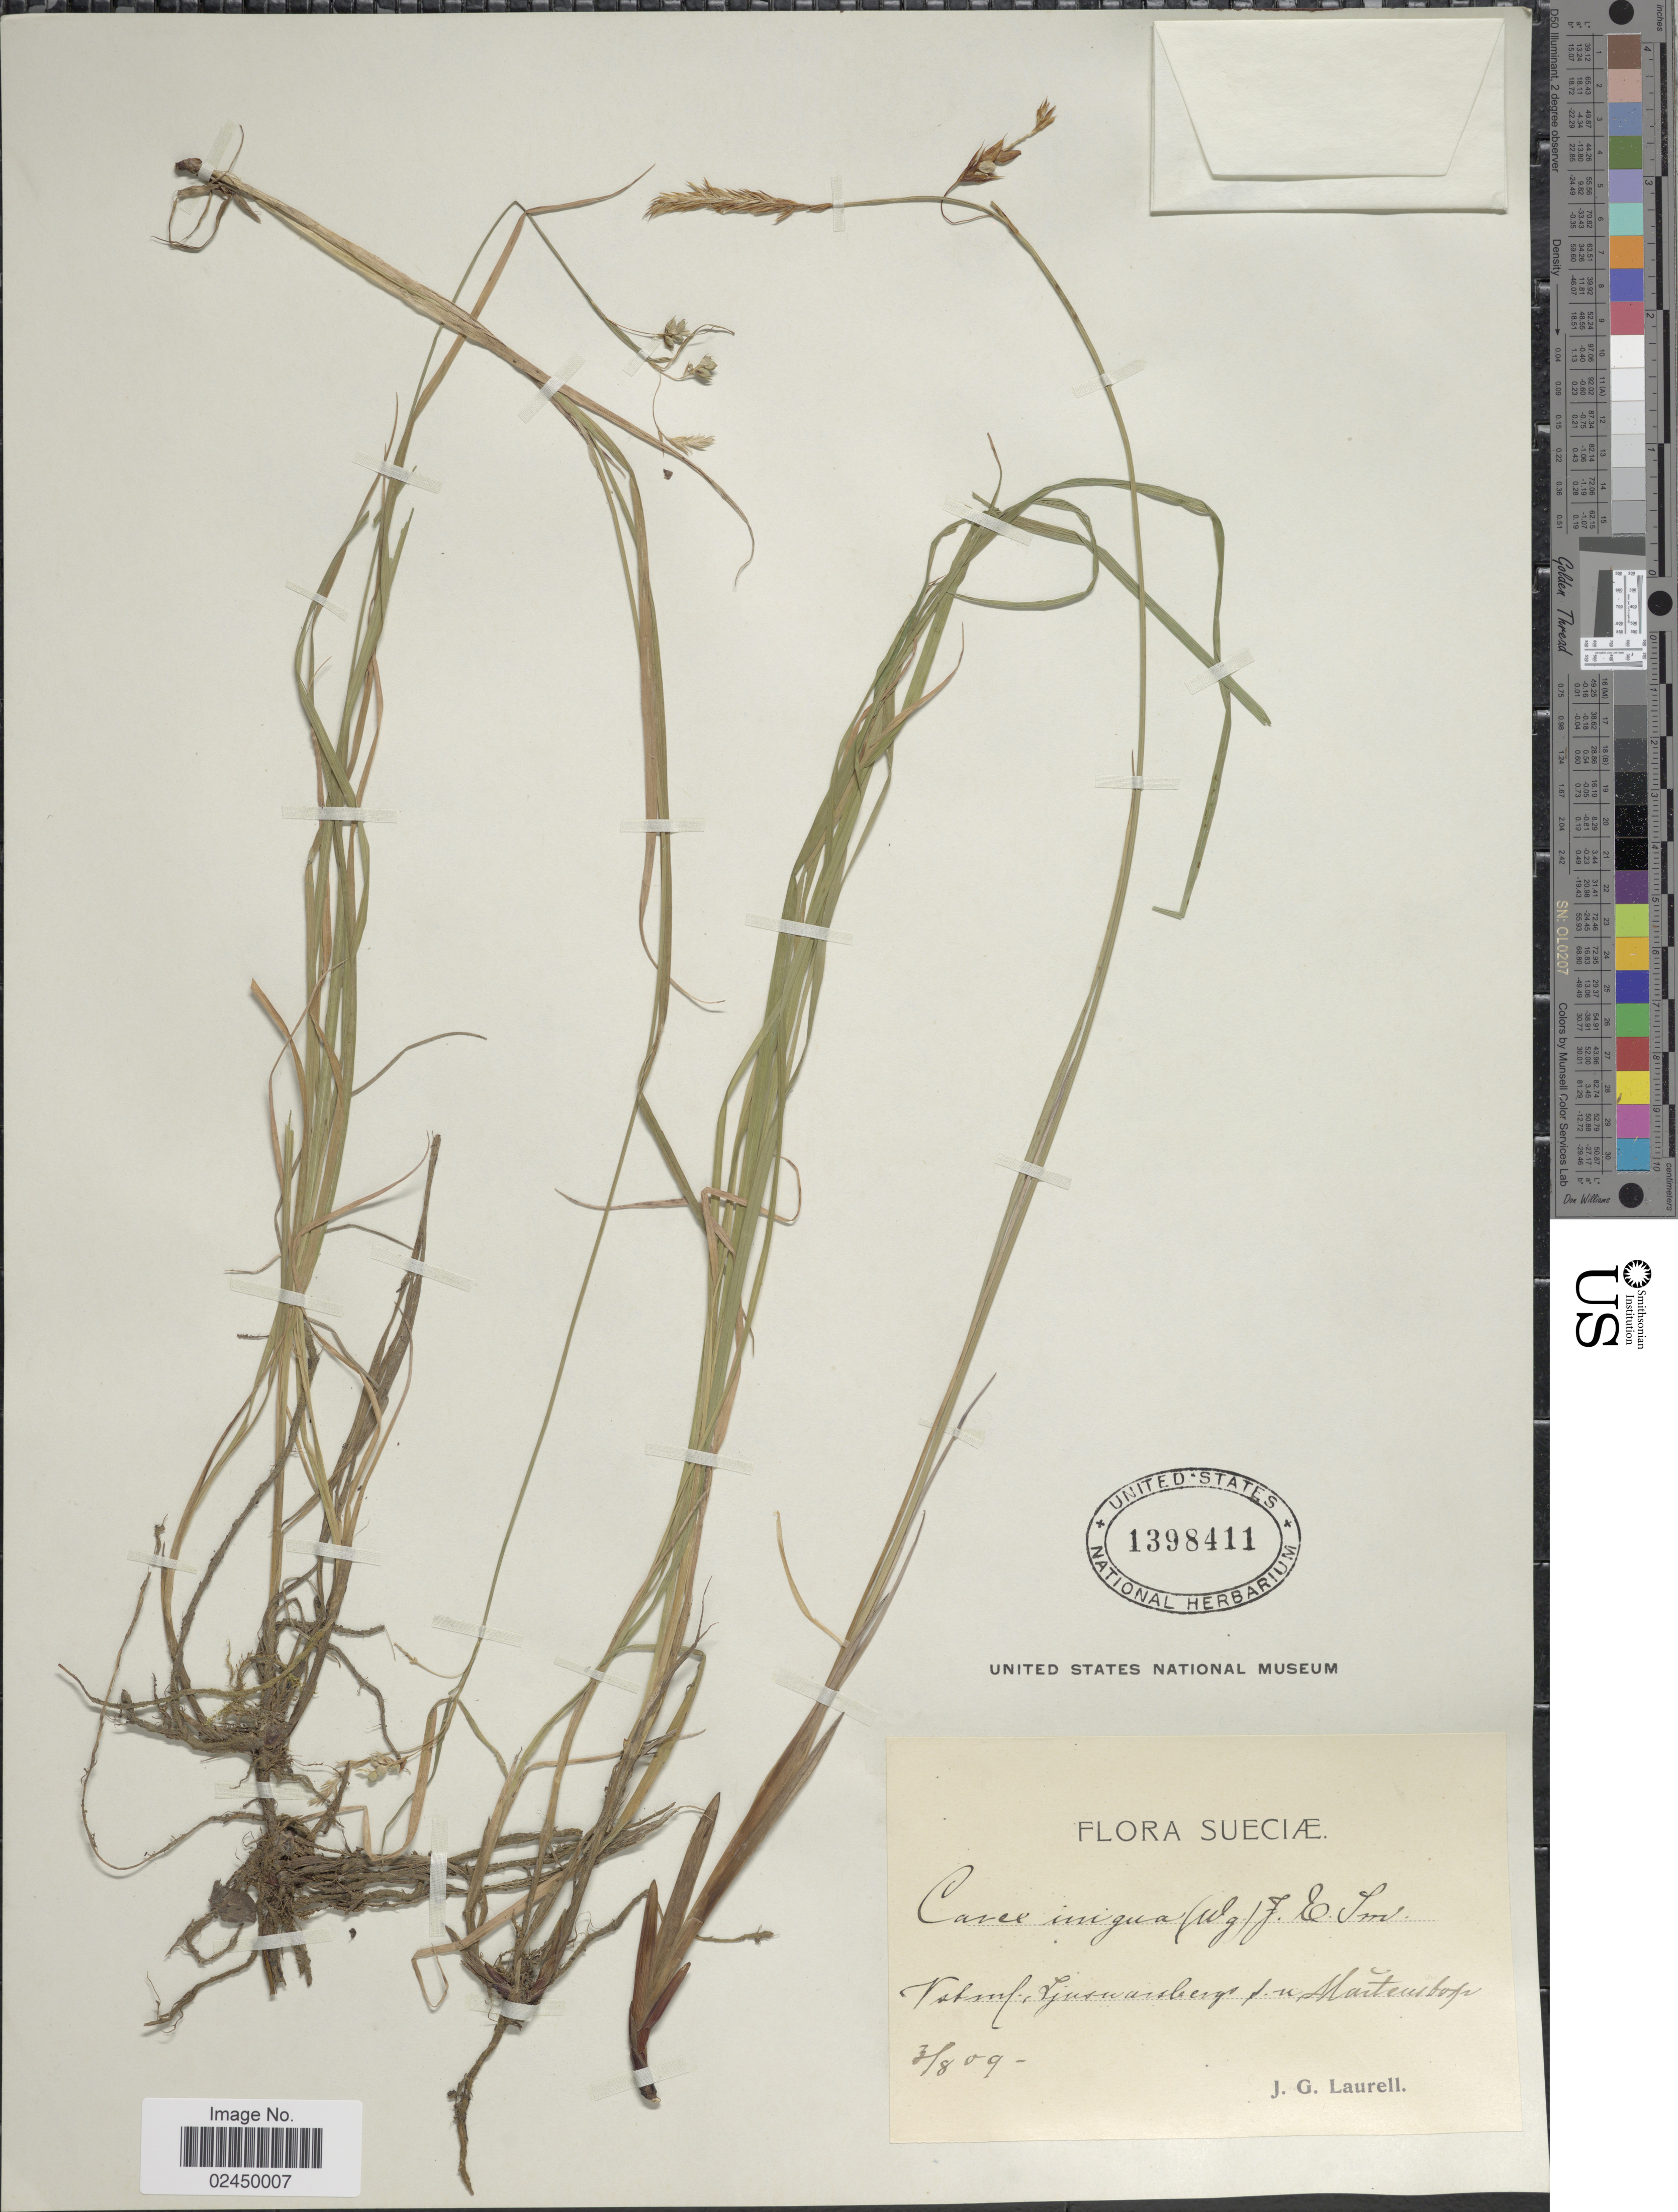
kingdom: Plantae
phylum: Tracheophyta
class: Liliopsida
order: Poales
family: Cyperaceae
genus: Carex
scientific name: Carex irrigua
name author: (Wahlenb.) Sm. ex Hoppe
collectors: J. Laurell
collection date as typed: Transcribed d/m/y: 3/8/9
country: Sweden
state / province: Örebro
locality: Sueciae. Vstml., Ljusnarsberg s.n. Mårtenstorp.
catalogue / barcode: US 1398411